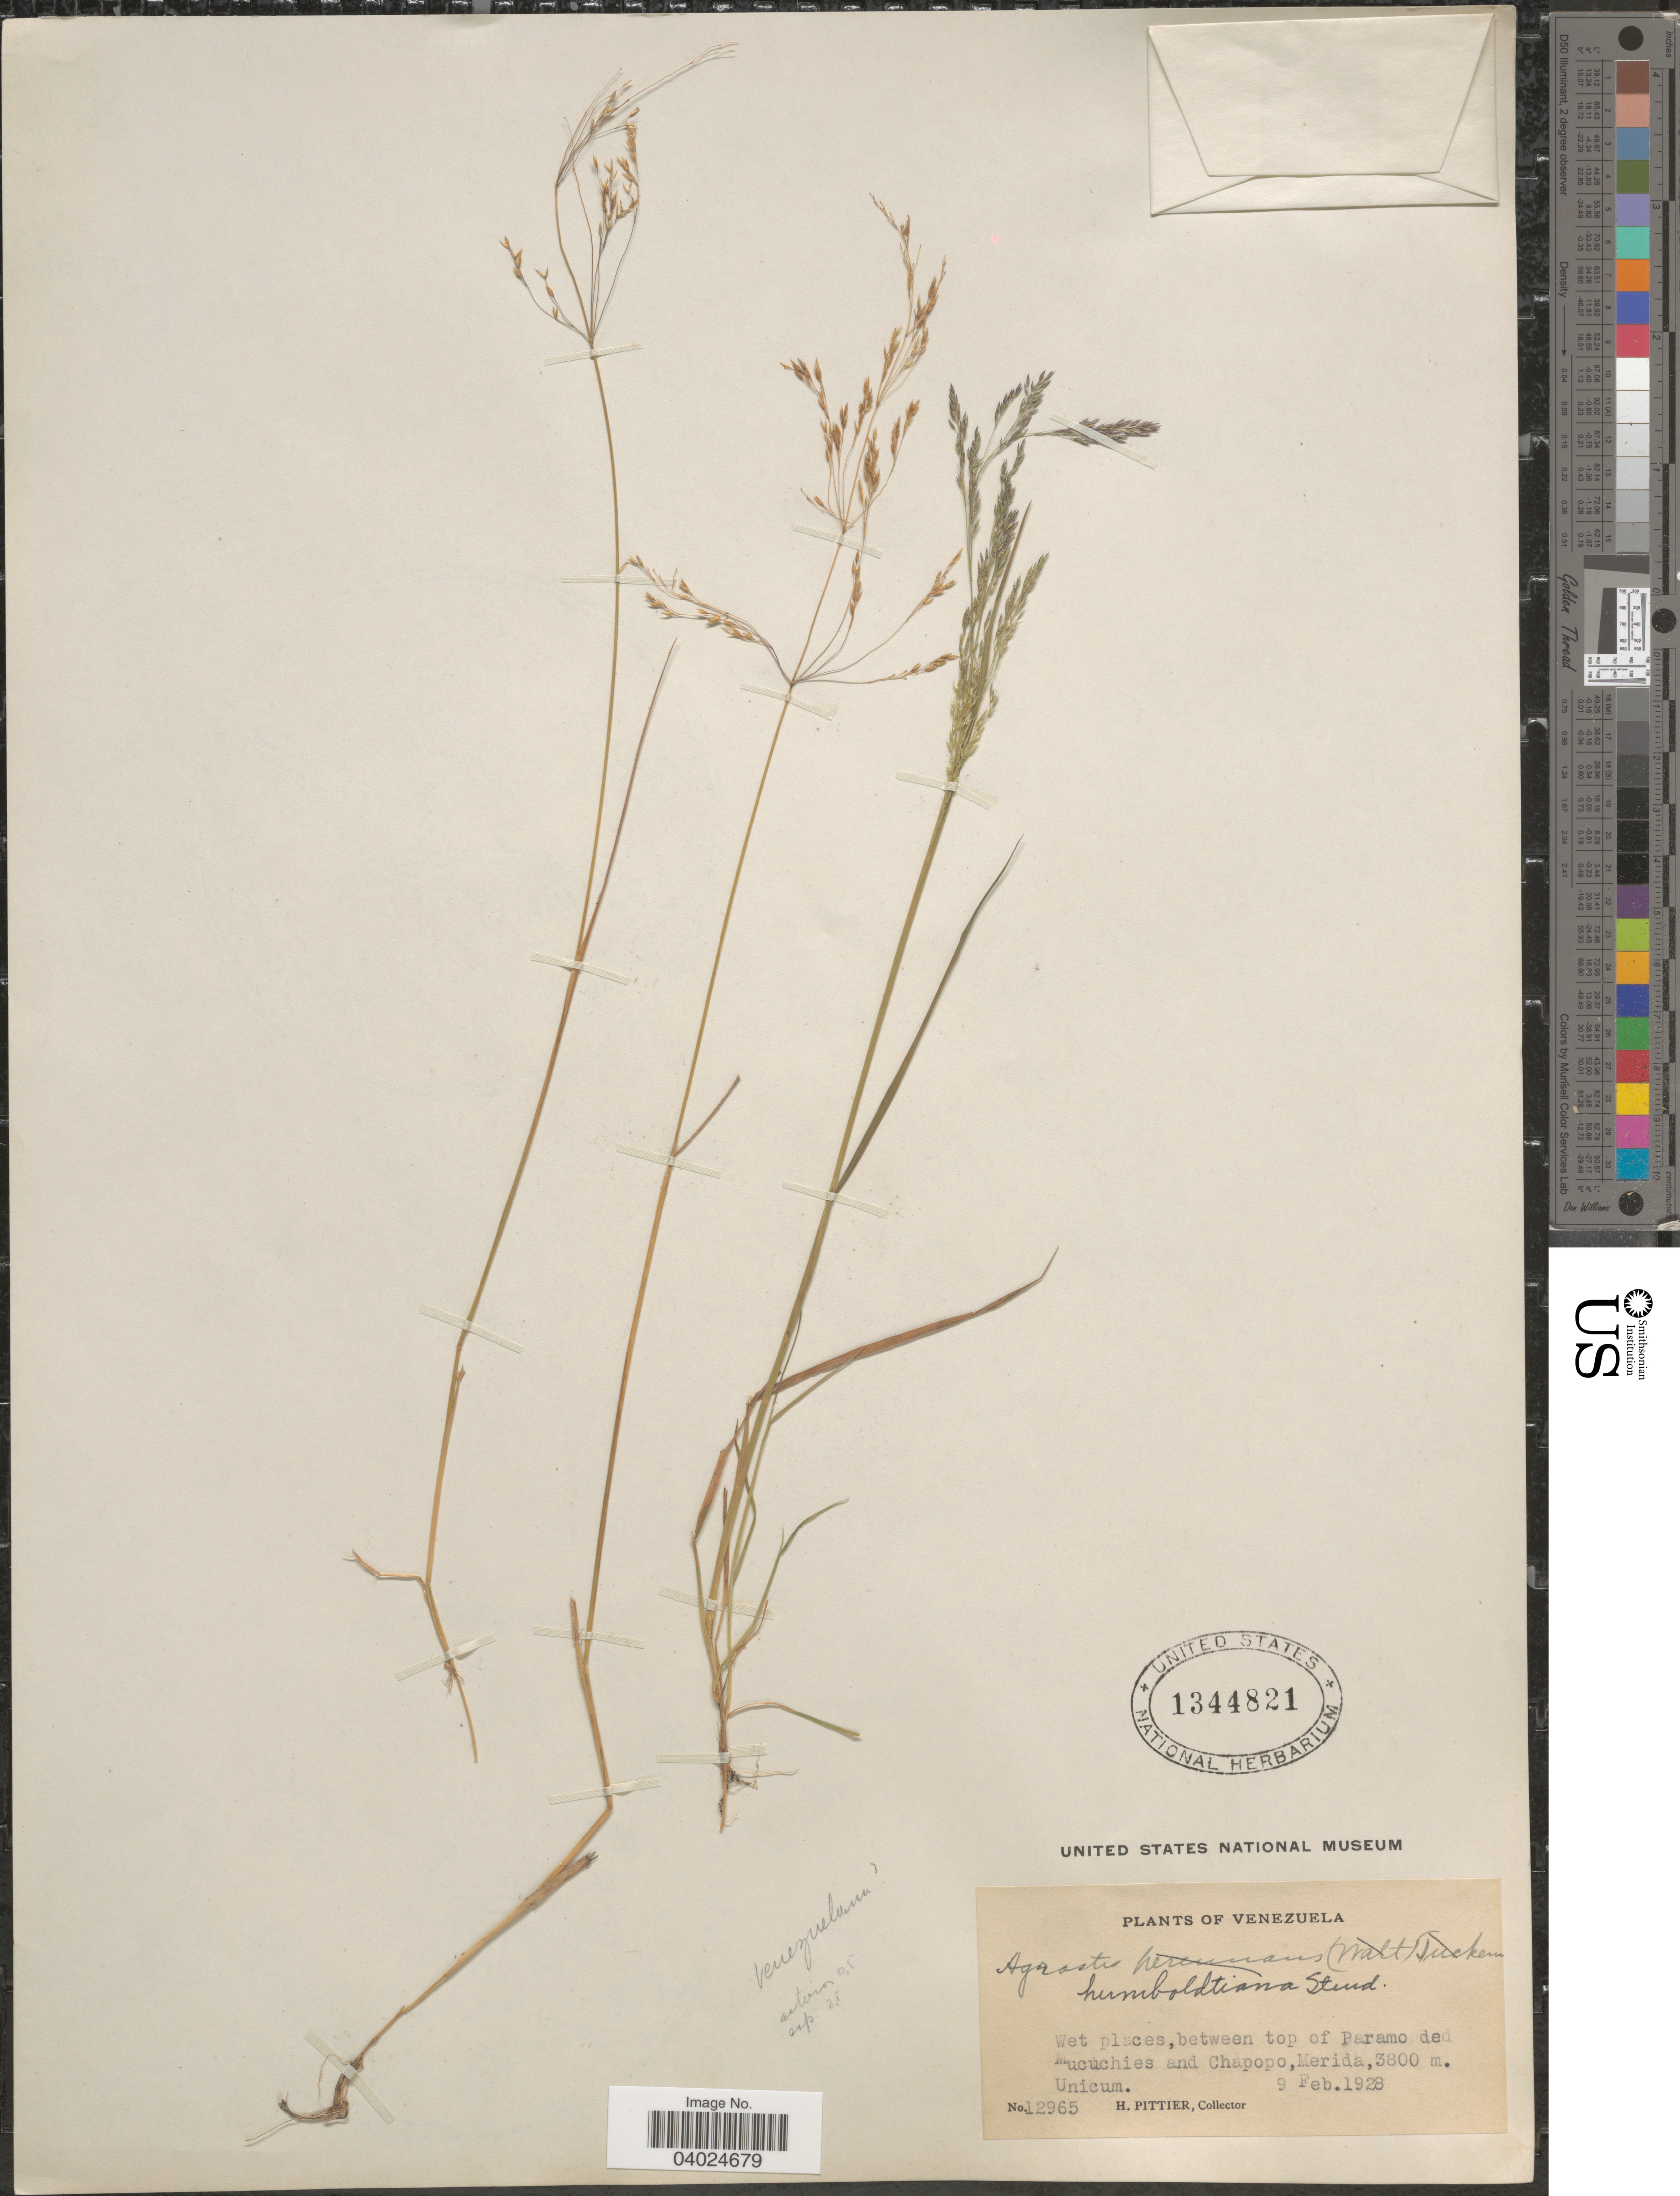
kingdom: Plantae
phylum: Tracheophyta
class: Liliopsida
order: Poales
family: Poaceae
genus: Agrostis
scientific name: Agrostis perennans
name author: (Walter) Tuck.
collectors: H. F. Pittier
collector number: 12965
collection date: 1928-02-09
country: Venezuela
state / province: Merida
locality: Between top of Paramo del Mucuchies and Chapopo.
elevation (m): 3800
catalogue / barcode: US 1344821